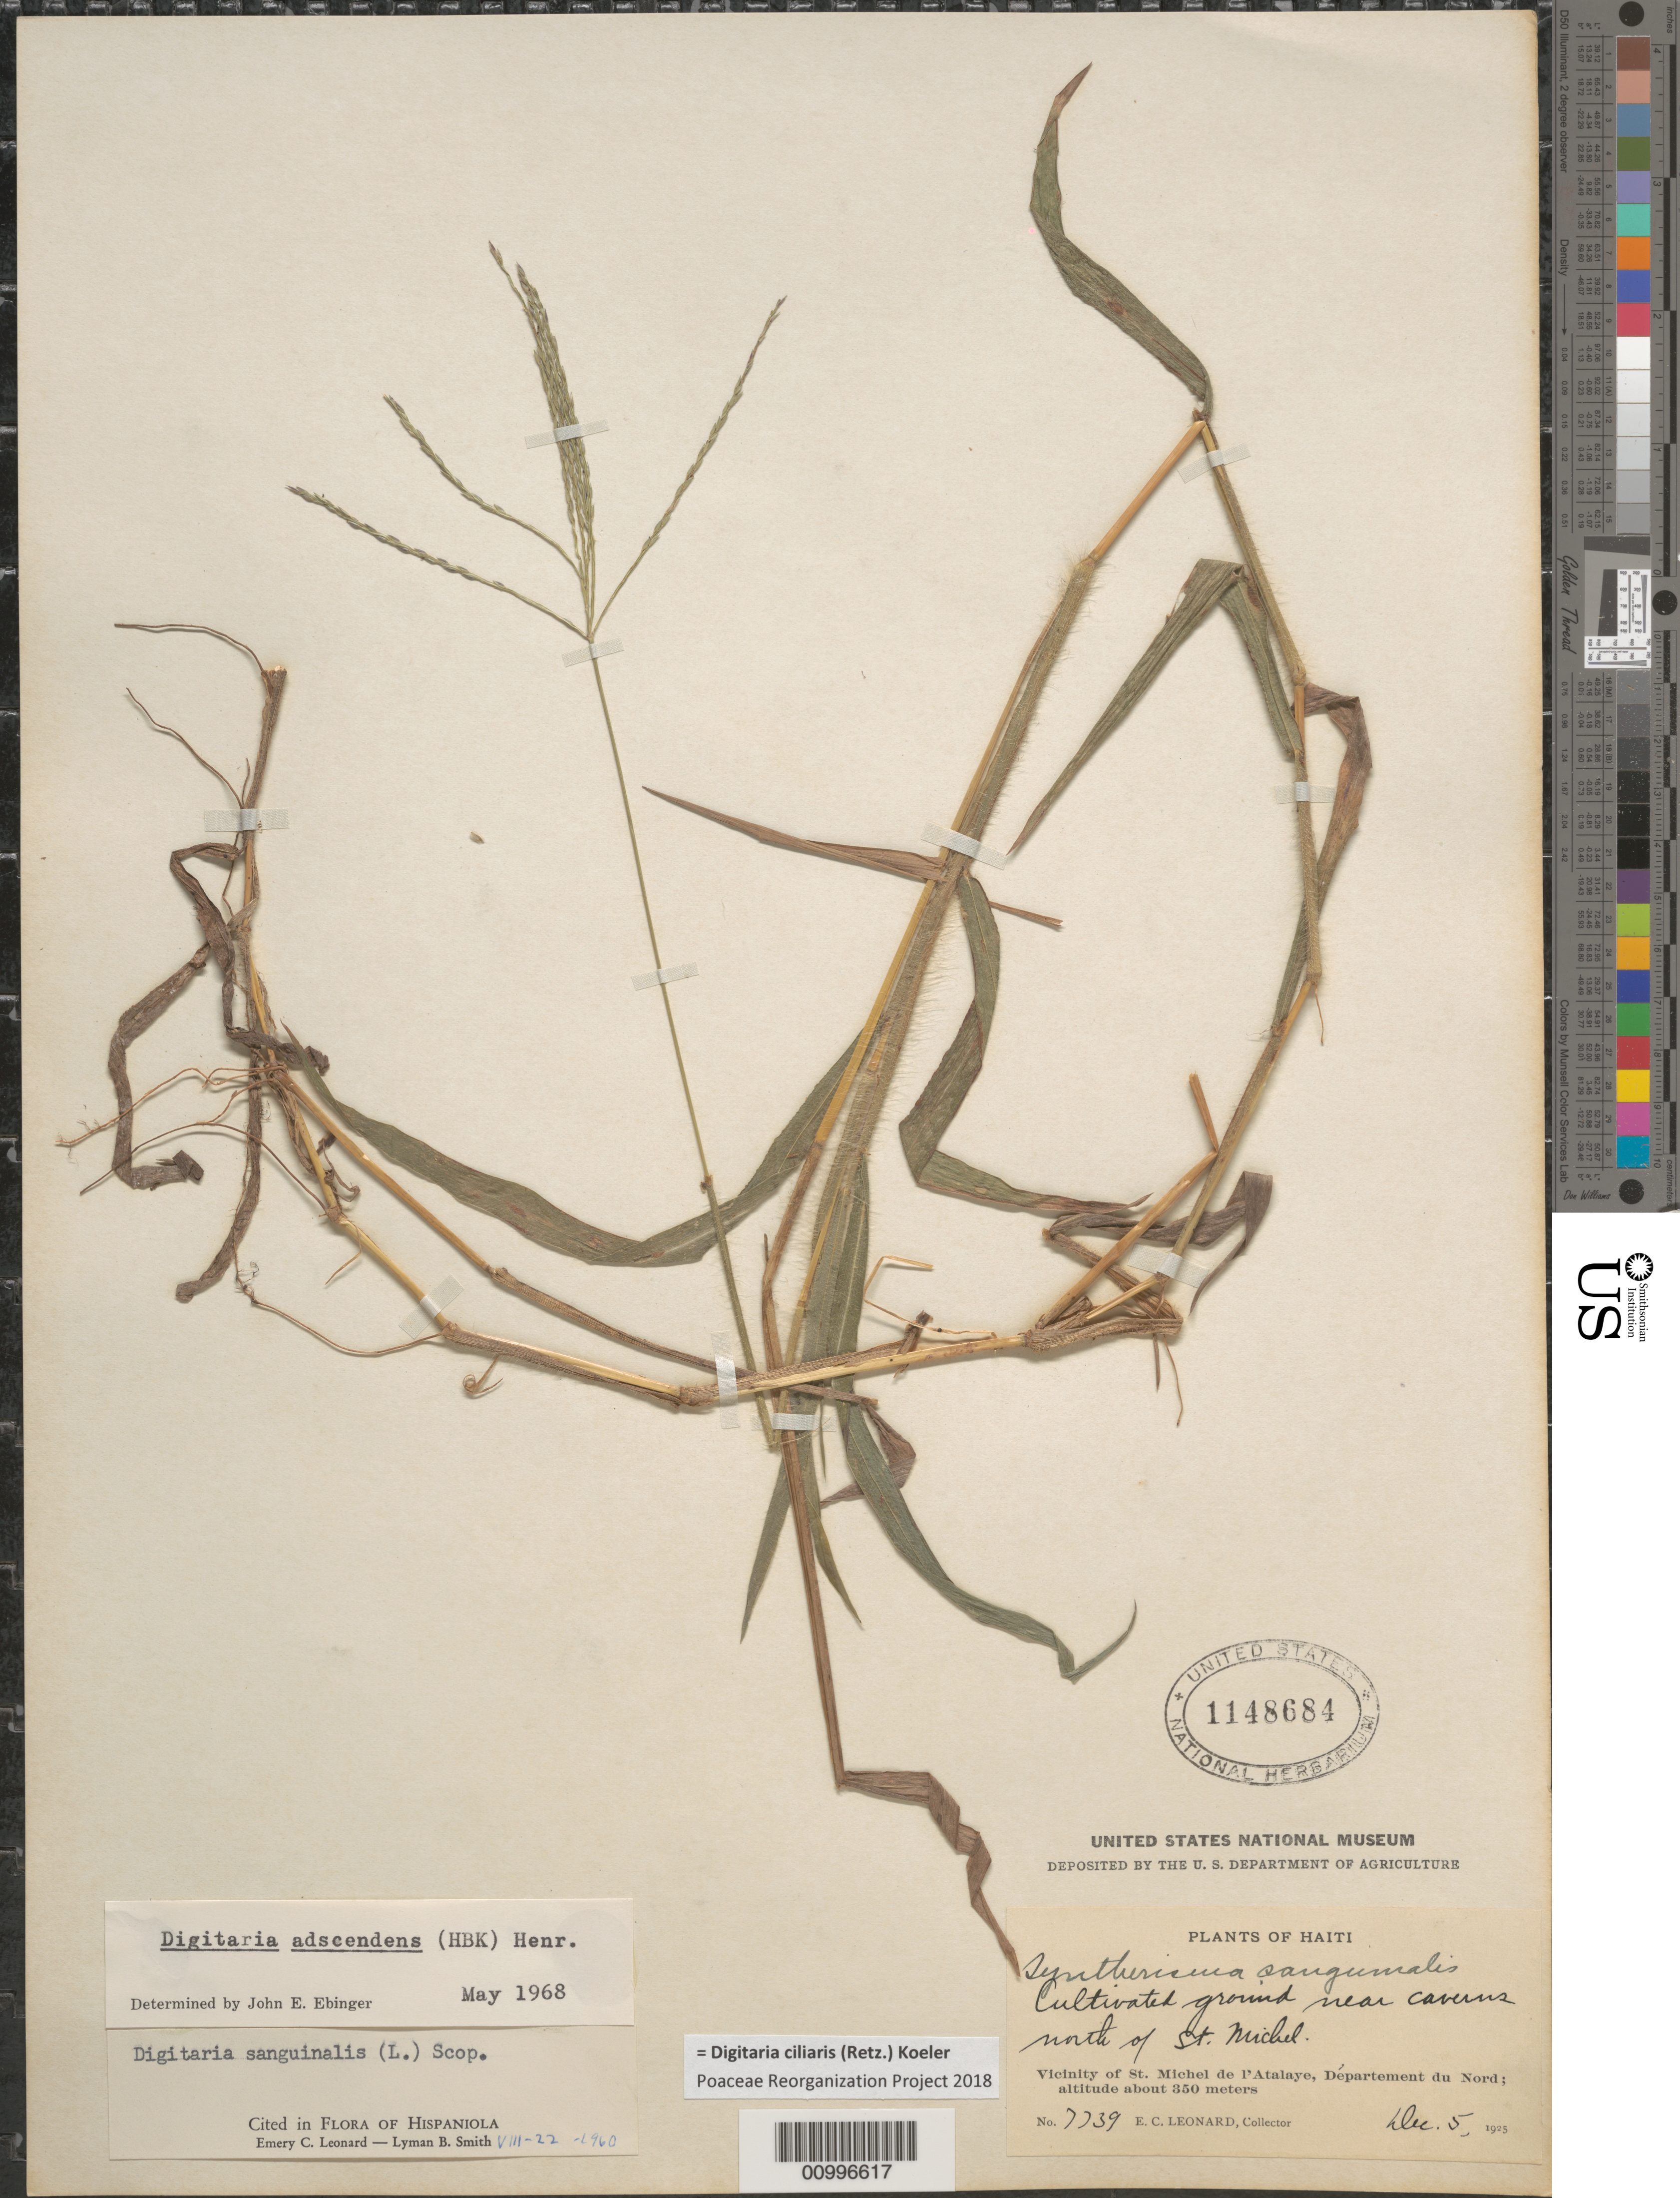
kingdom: Plantae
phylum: Tracheophyta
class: Liliopsida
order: Poales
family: Poaceae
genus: Digitaria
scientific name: Digitaria ciliaris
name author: (Retz.) Koeler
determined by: Poaceae Reorganization Project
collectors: E. C. Leonard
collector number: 7739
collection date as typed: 05 Dec 1925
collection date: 1925-12-05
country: Haiti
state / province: Nord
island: Hispaniola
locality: north of St. Michel de l'Atalaye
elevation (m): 350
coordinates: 0 N, 0 E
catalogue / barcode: US 1148684